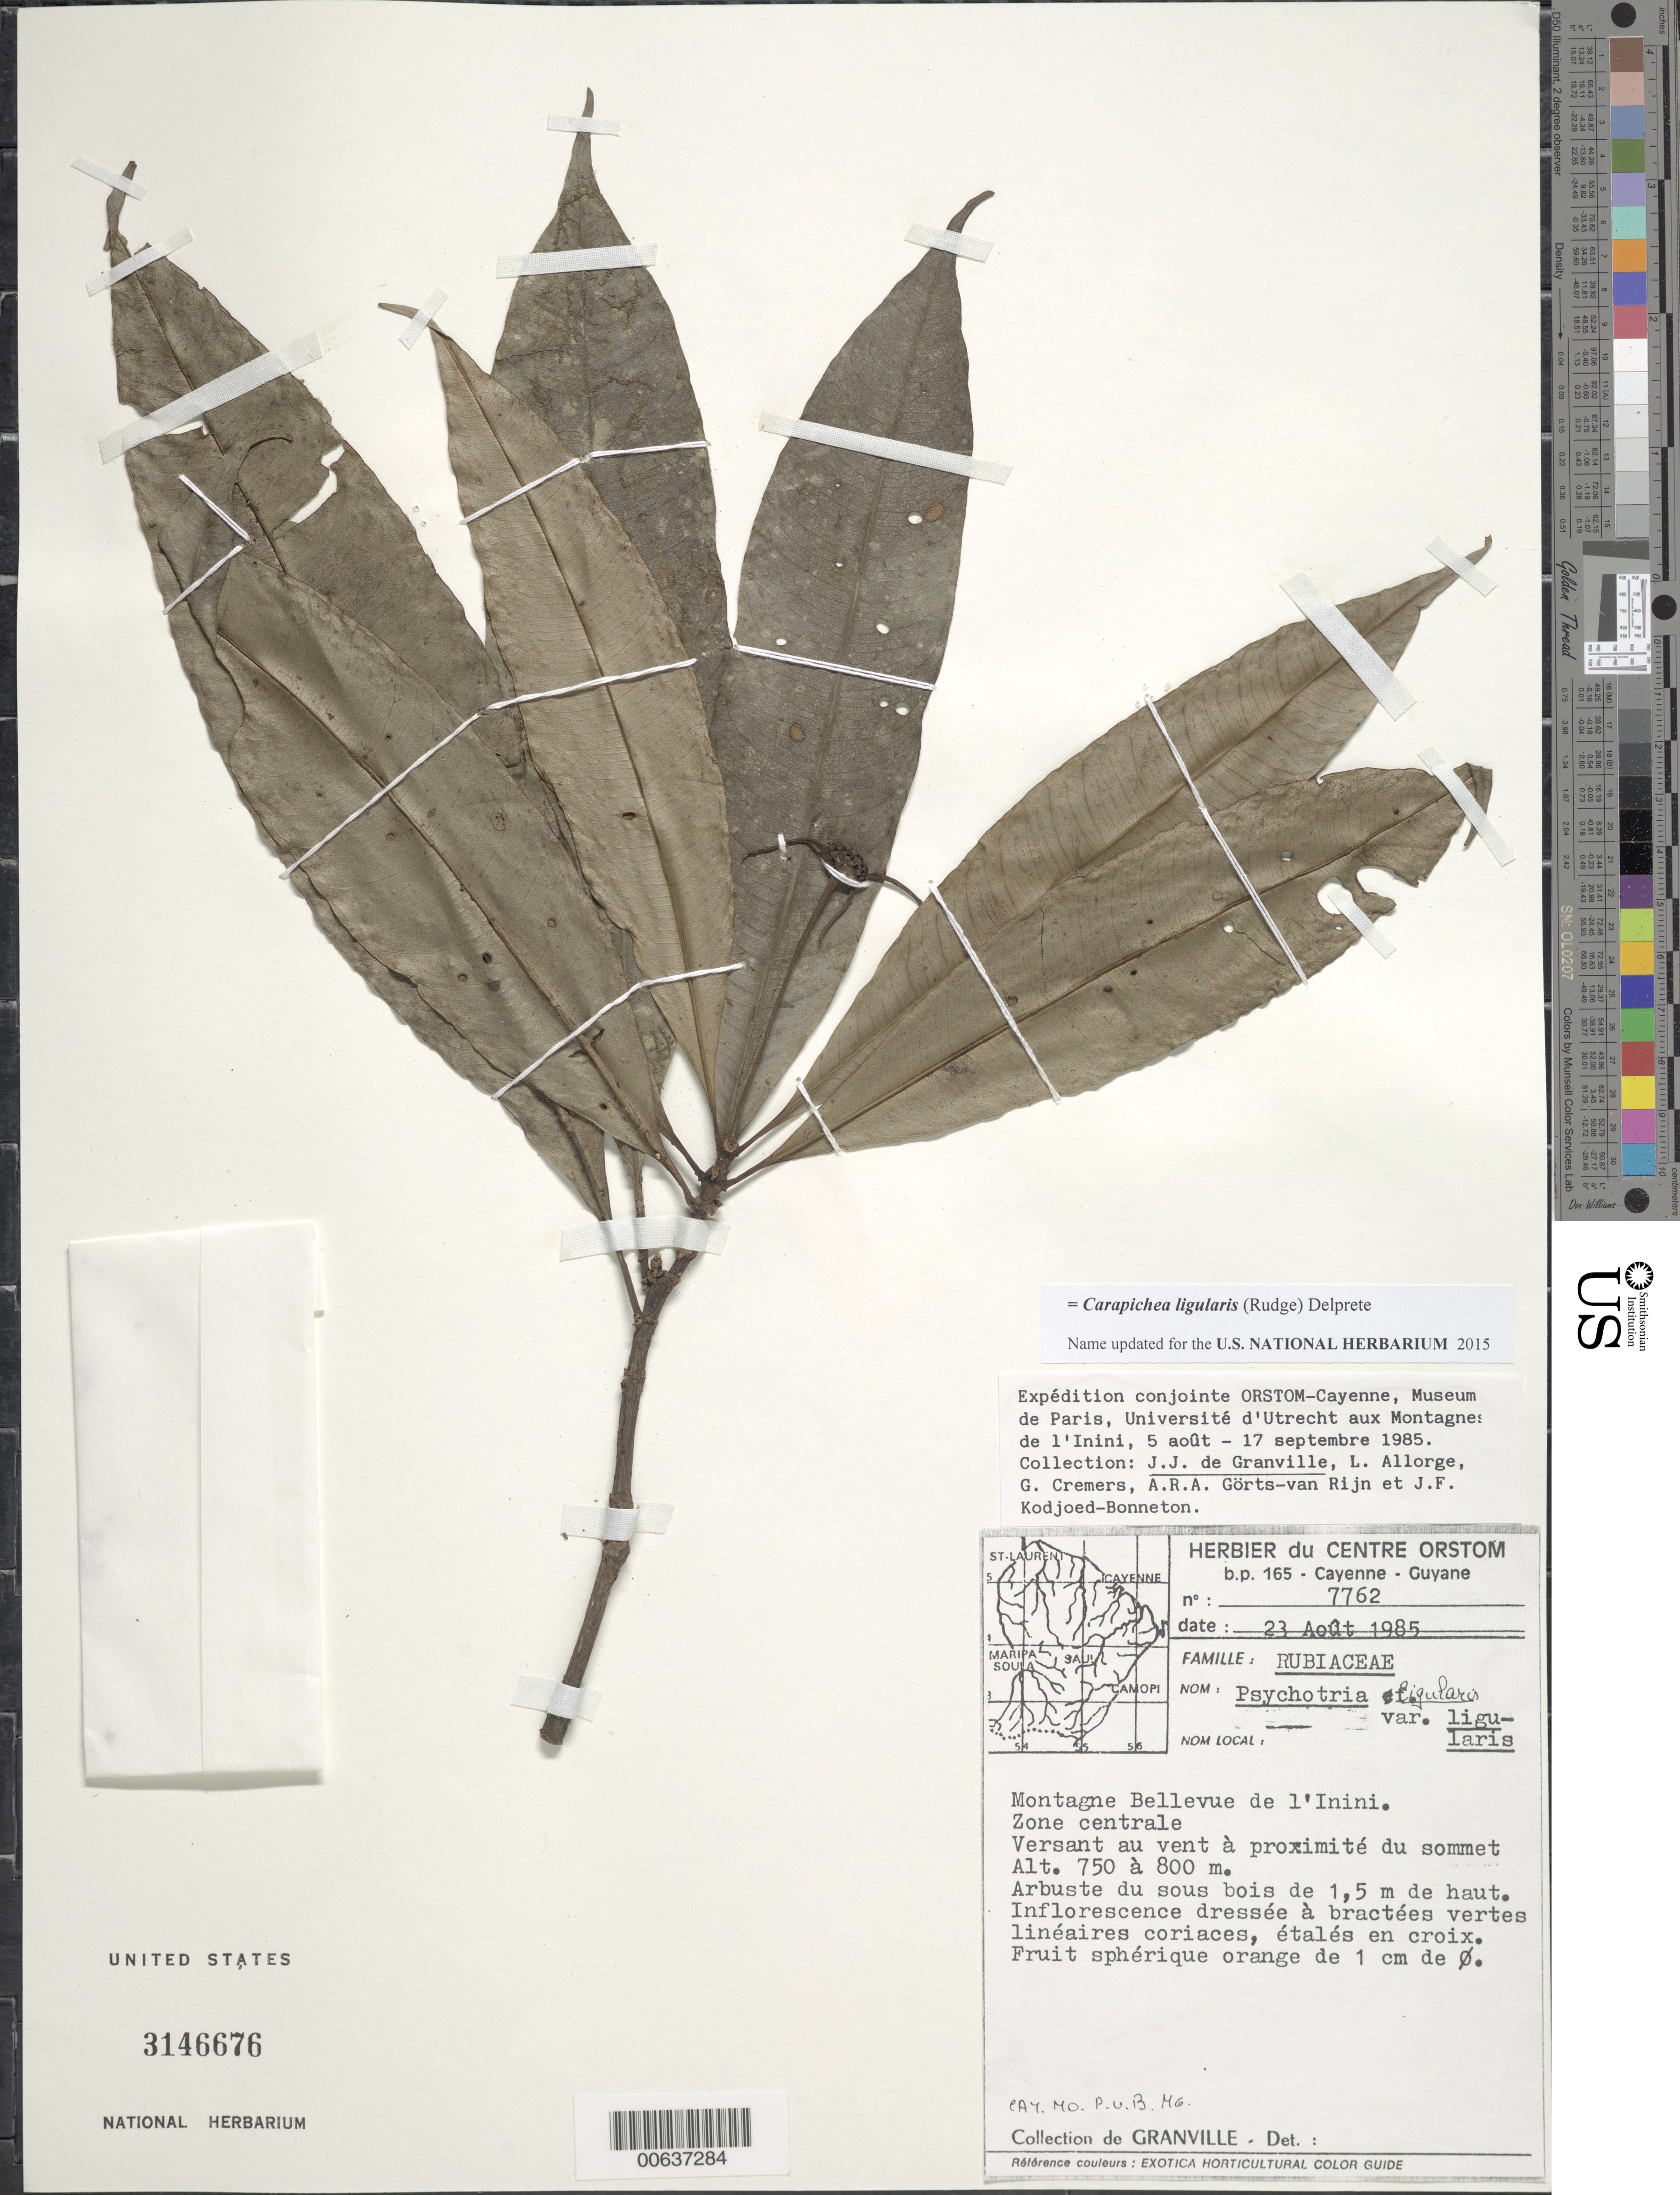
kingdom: Plantae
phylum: Tracheophyta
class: Magnoliopsida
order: Gentianales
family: Rubiaceae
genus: Psychotria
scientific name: Psychotria ligularis var. ligularis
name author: Steyerm.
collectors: J.-J. de Granville, L. Allorge, G. Cremers, A. .R. A. Görts-van Rijn & J. Kodjoed-Bonneton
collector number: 7762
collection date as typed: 23-Aug-85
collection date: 1985-08-23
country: French Guiana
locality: Montagnes Bellevue de l'Inini, zone centrale, versant á vent, au proximité du sommet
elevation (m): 750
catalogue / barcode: US 3146676